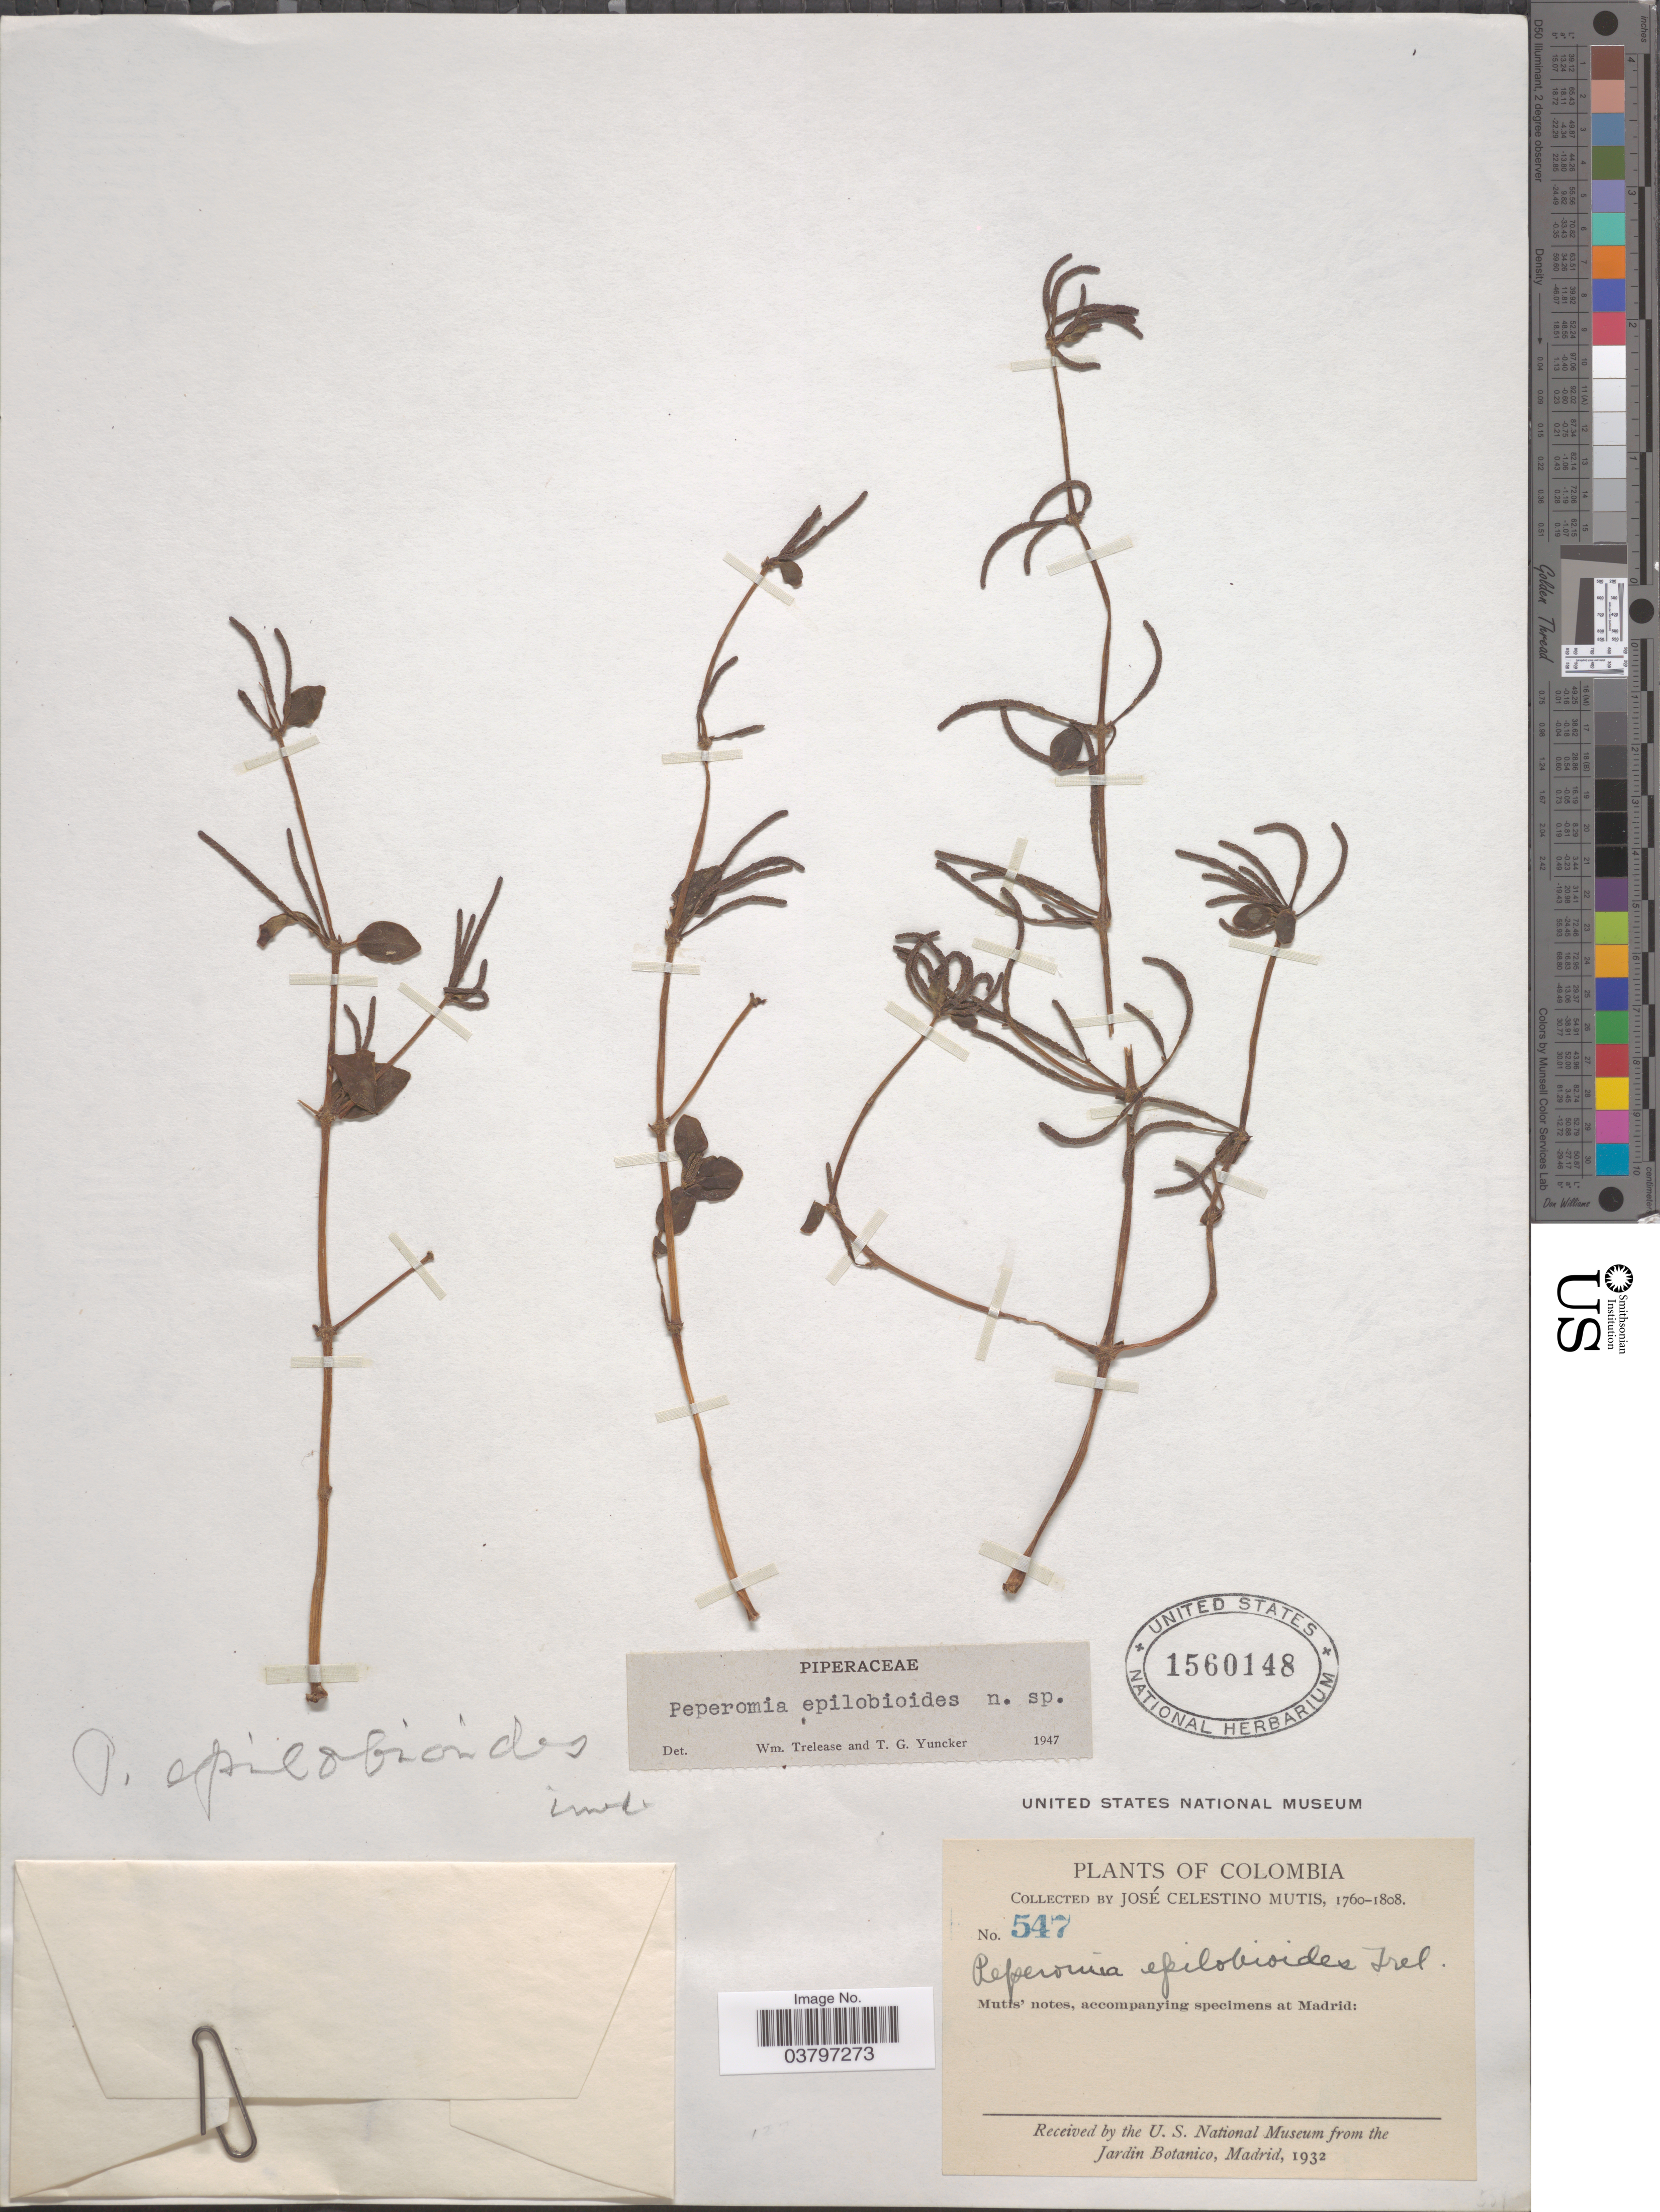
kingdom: Plantae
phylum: Tracheophyta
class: Magnoliopsida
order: Piperales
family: Piperaceae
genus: Peperomia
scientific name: Peperomia epilobioides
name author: Trel. & Yunck.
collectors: J. C. B. Mutis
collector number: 547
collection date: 1760/1808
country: Colombia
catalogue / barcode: US 1560148